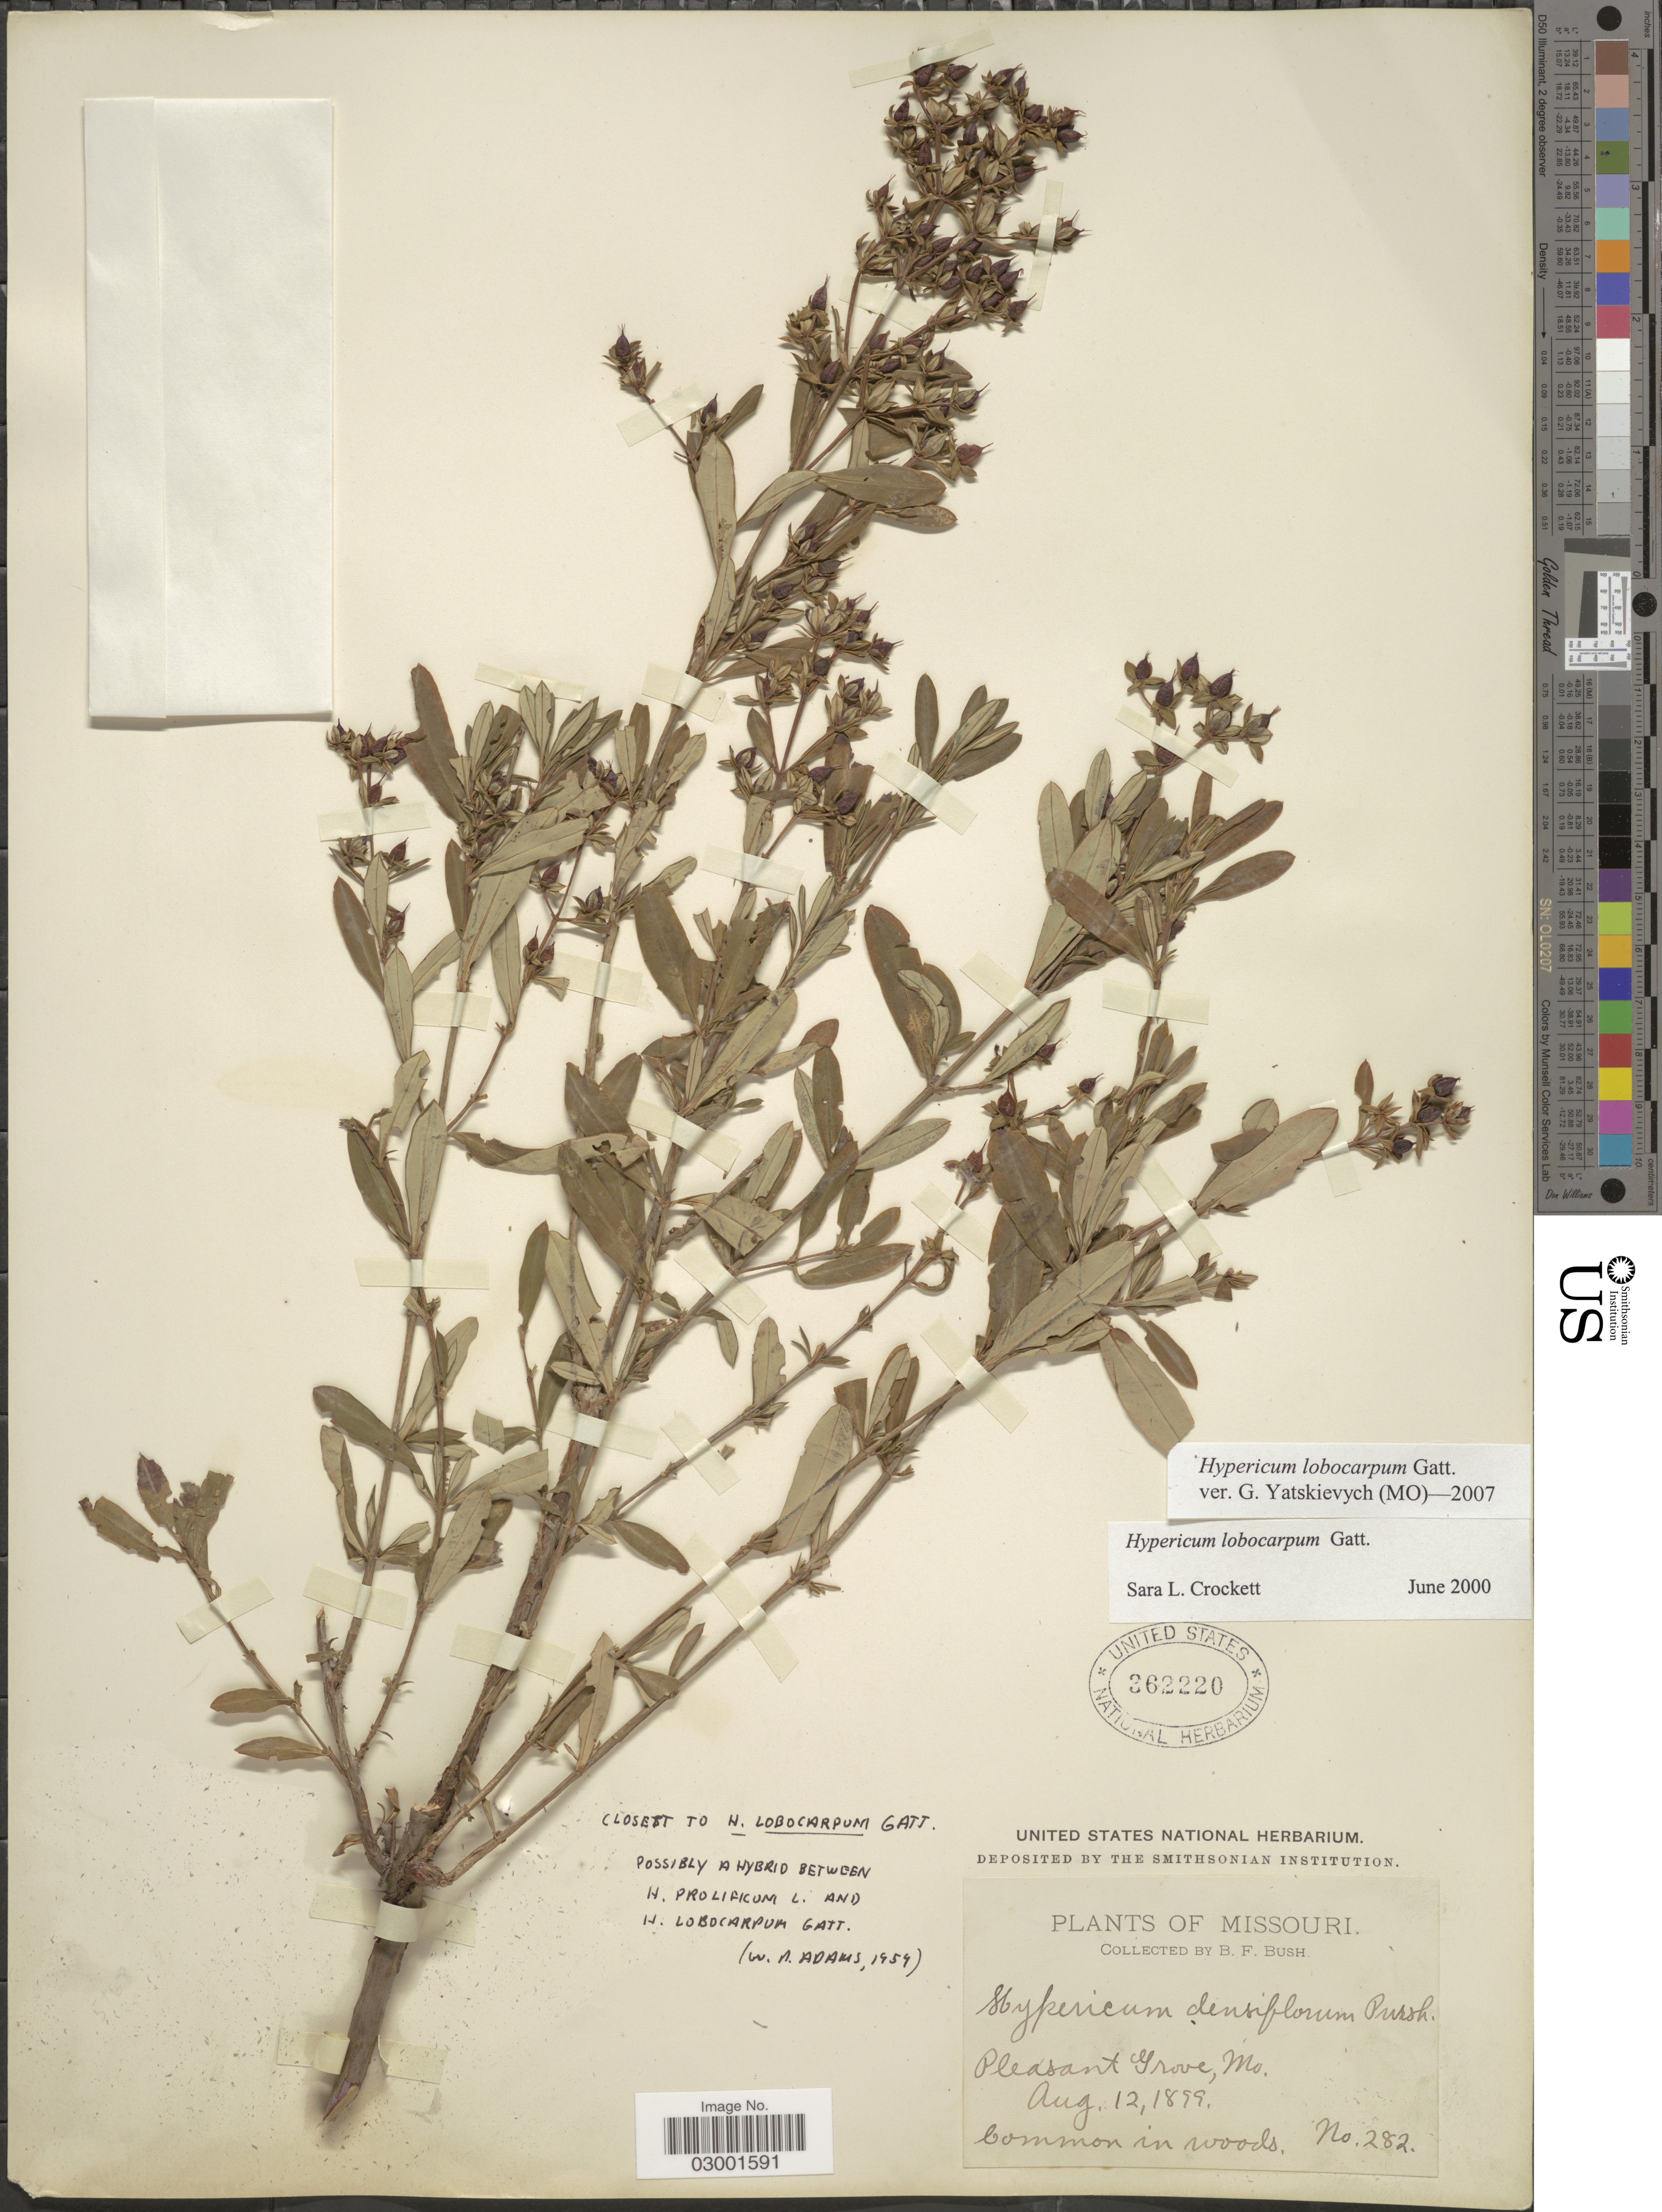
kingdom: Plantae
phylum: Tracheophyta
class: Magnoliopsida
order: Malpighiales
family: Hypericaceae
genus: Hypericum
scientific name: Hypericum lobocarpum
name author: Gatt.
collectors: B. F. Bush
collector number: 282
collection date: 1899-08-12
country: United States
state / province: Missouri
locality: Pleasant Grove.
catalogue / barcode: US 362220